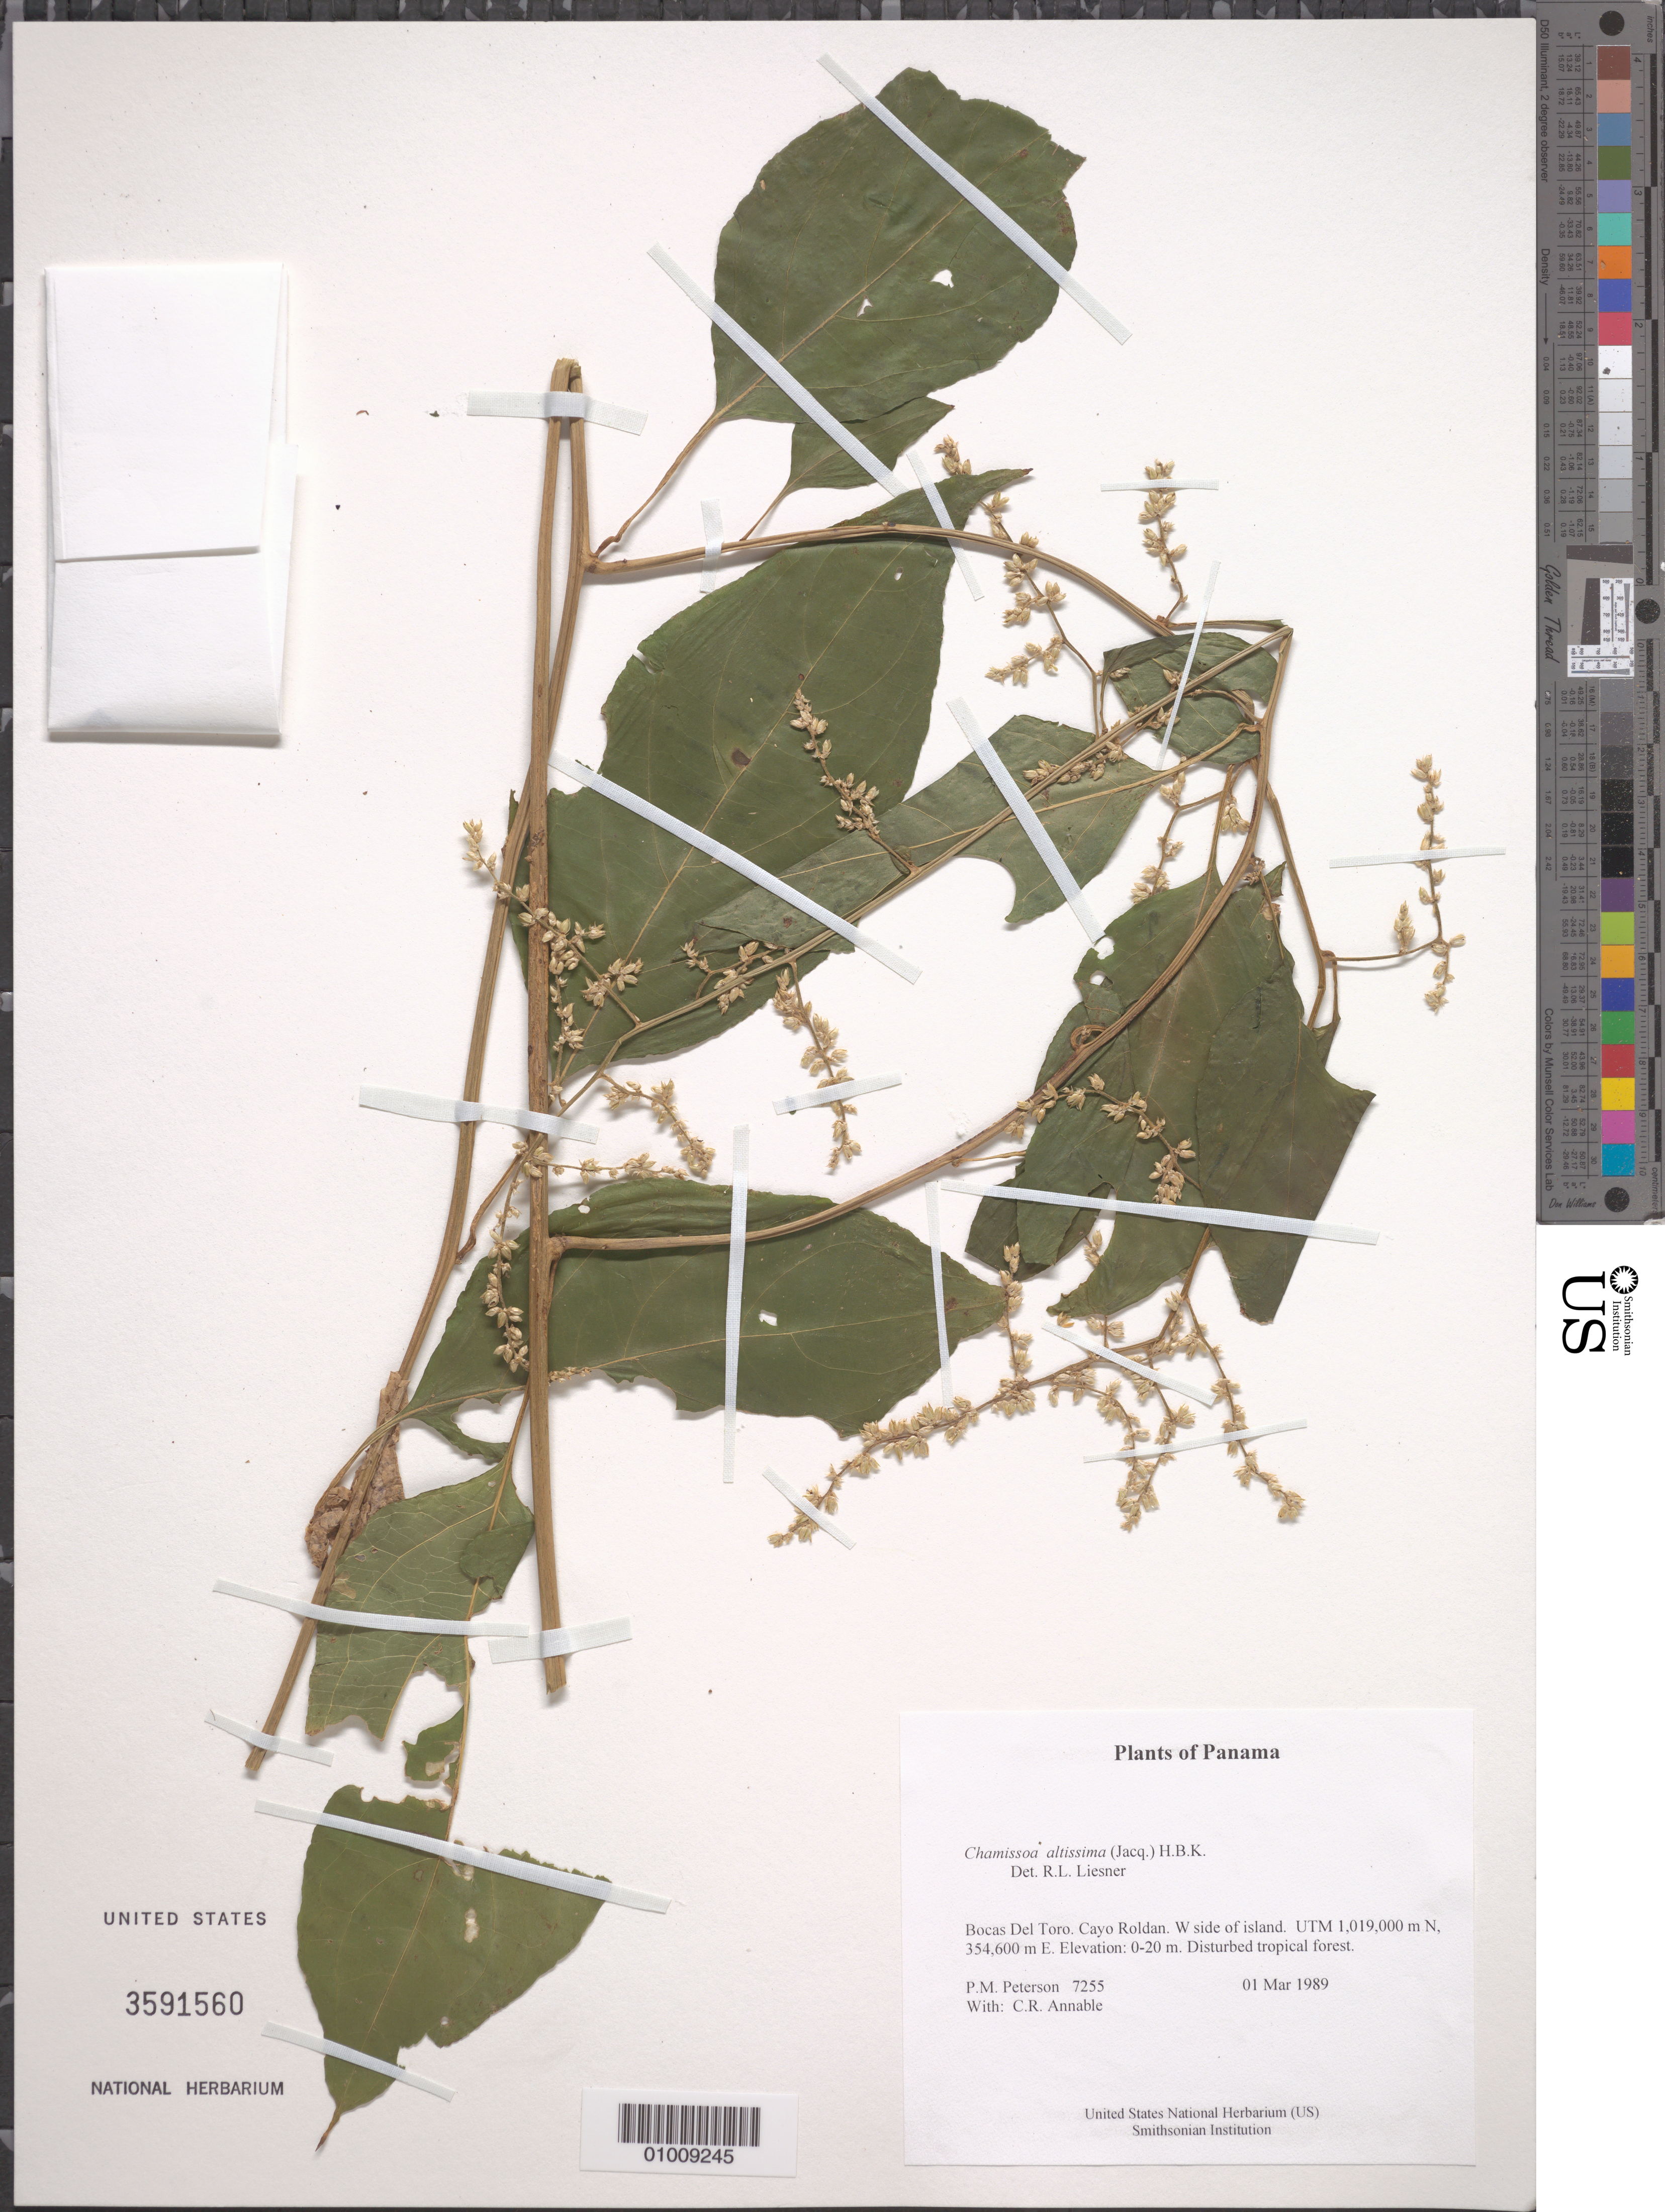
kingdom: Plantae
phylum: Tracheophyta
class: Magnoliopsida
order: Caryophyllales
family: Amaranthaceae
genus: Chamissoa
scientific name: Chamissoa altissima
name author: (Jacq.) Kunth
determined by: Liesner, R. L.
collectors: P. M. Peterson & C. R. Annable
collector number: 07255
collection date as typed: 01 Mar 1989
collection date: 1989-03-01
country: Panama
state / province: Bocas del Toro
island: Cayo Roldan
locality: W side of island. UTM 1,019,000 m N, 354,600 m E.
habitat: Disturbed tropical forest.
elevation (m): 0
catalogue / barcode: US 3591560